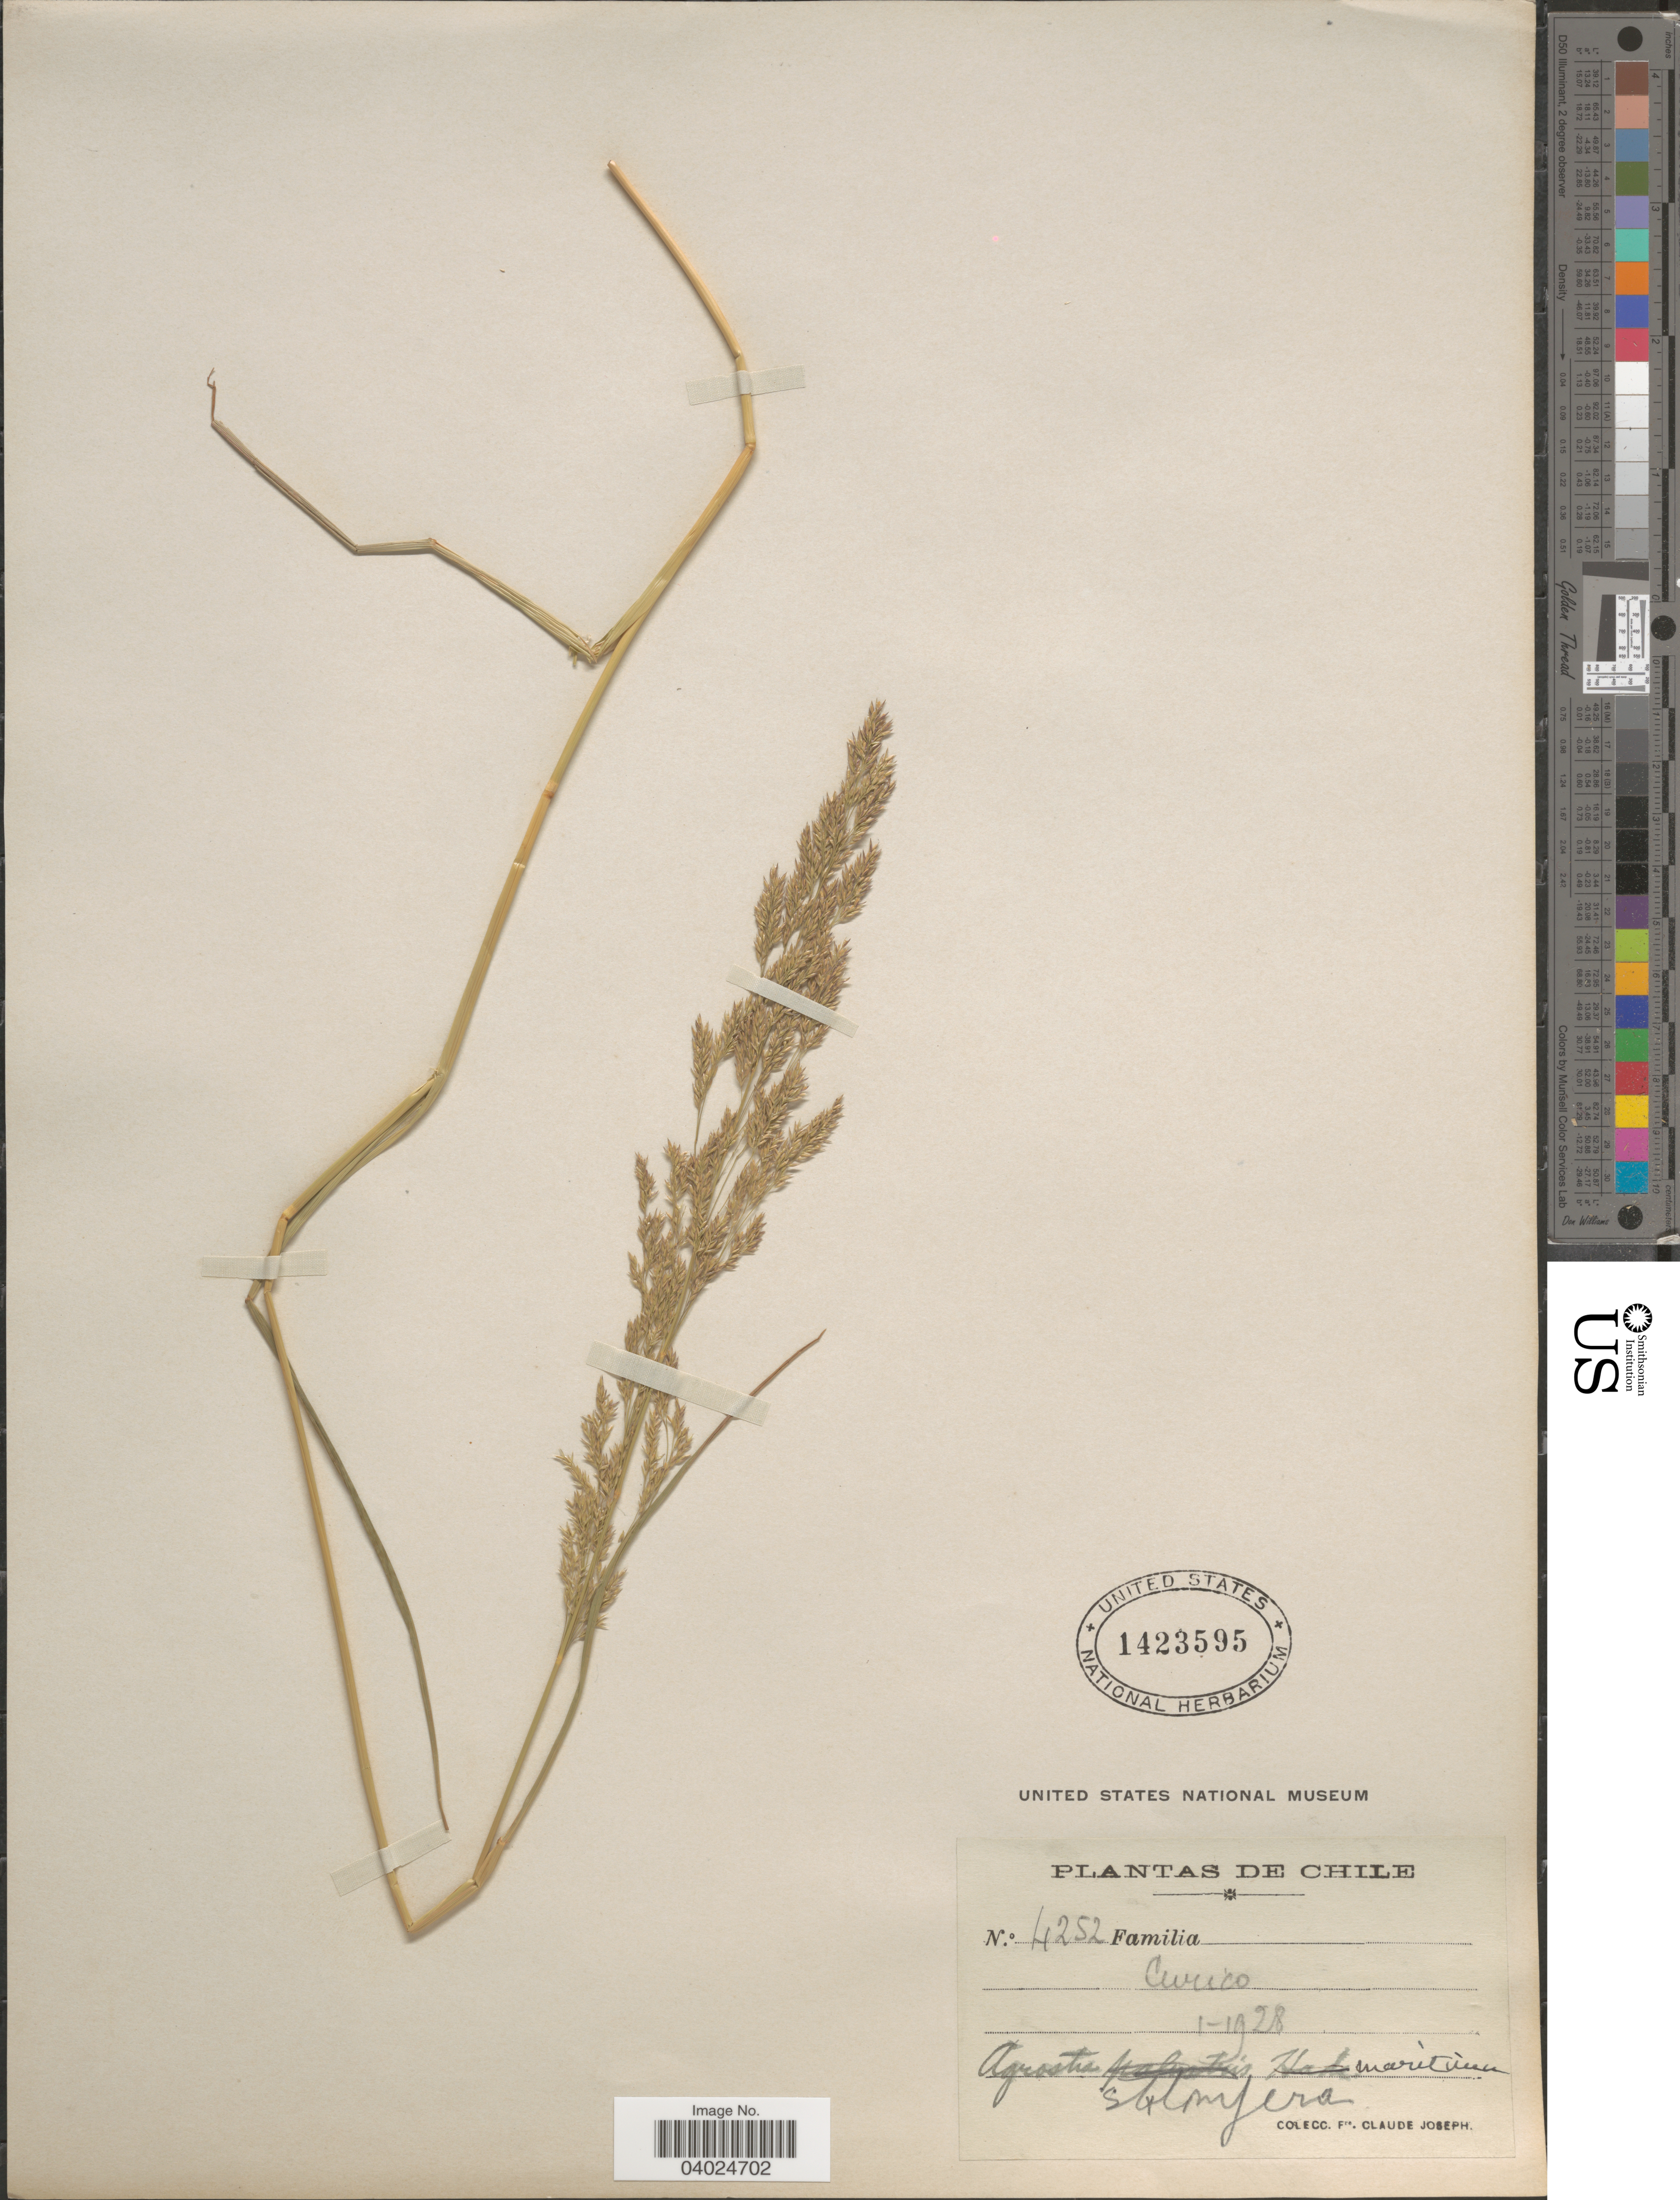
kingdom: Plantae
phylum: Tracheophyta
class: Liliopsida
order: Poales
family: Poaceae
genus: Agrostis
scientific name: Agrostis stolonifera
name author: L.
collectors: Bro. Claude-Joseph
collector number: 4252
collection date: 1928-01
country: Chile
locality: Curico.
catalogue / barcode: US 1423595